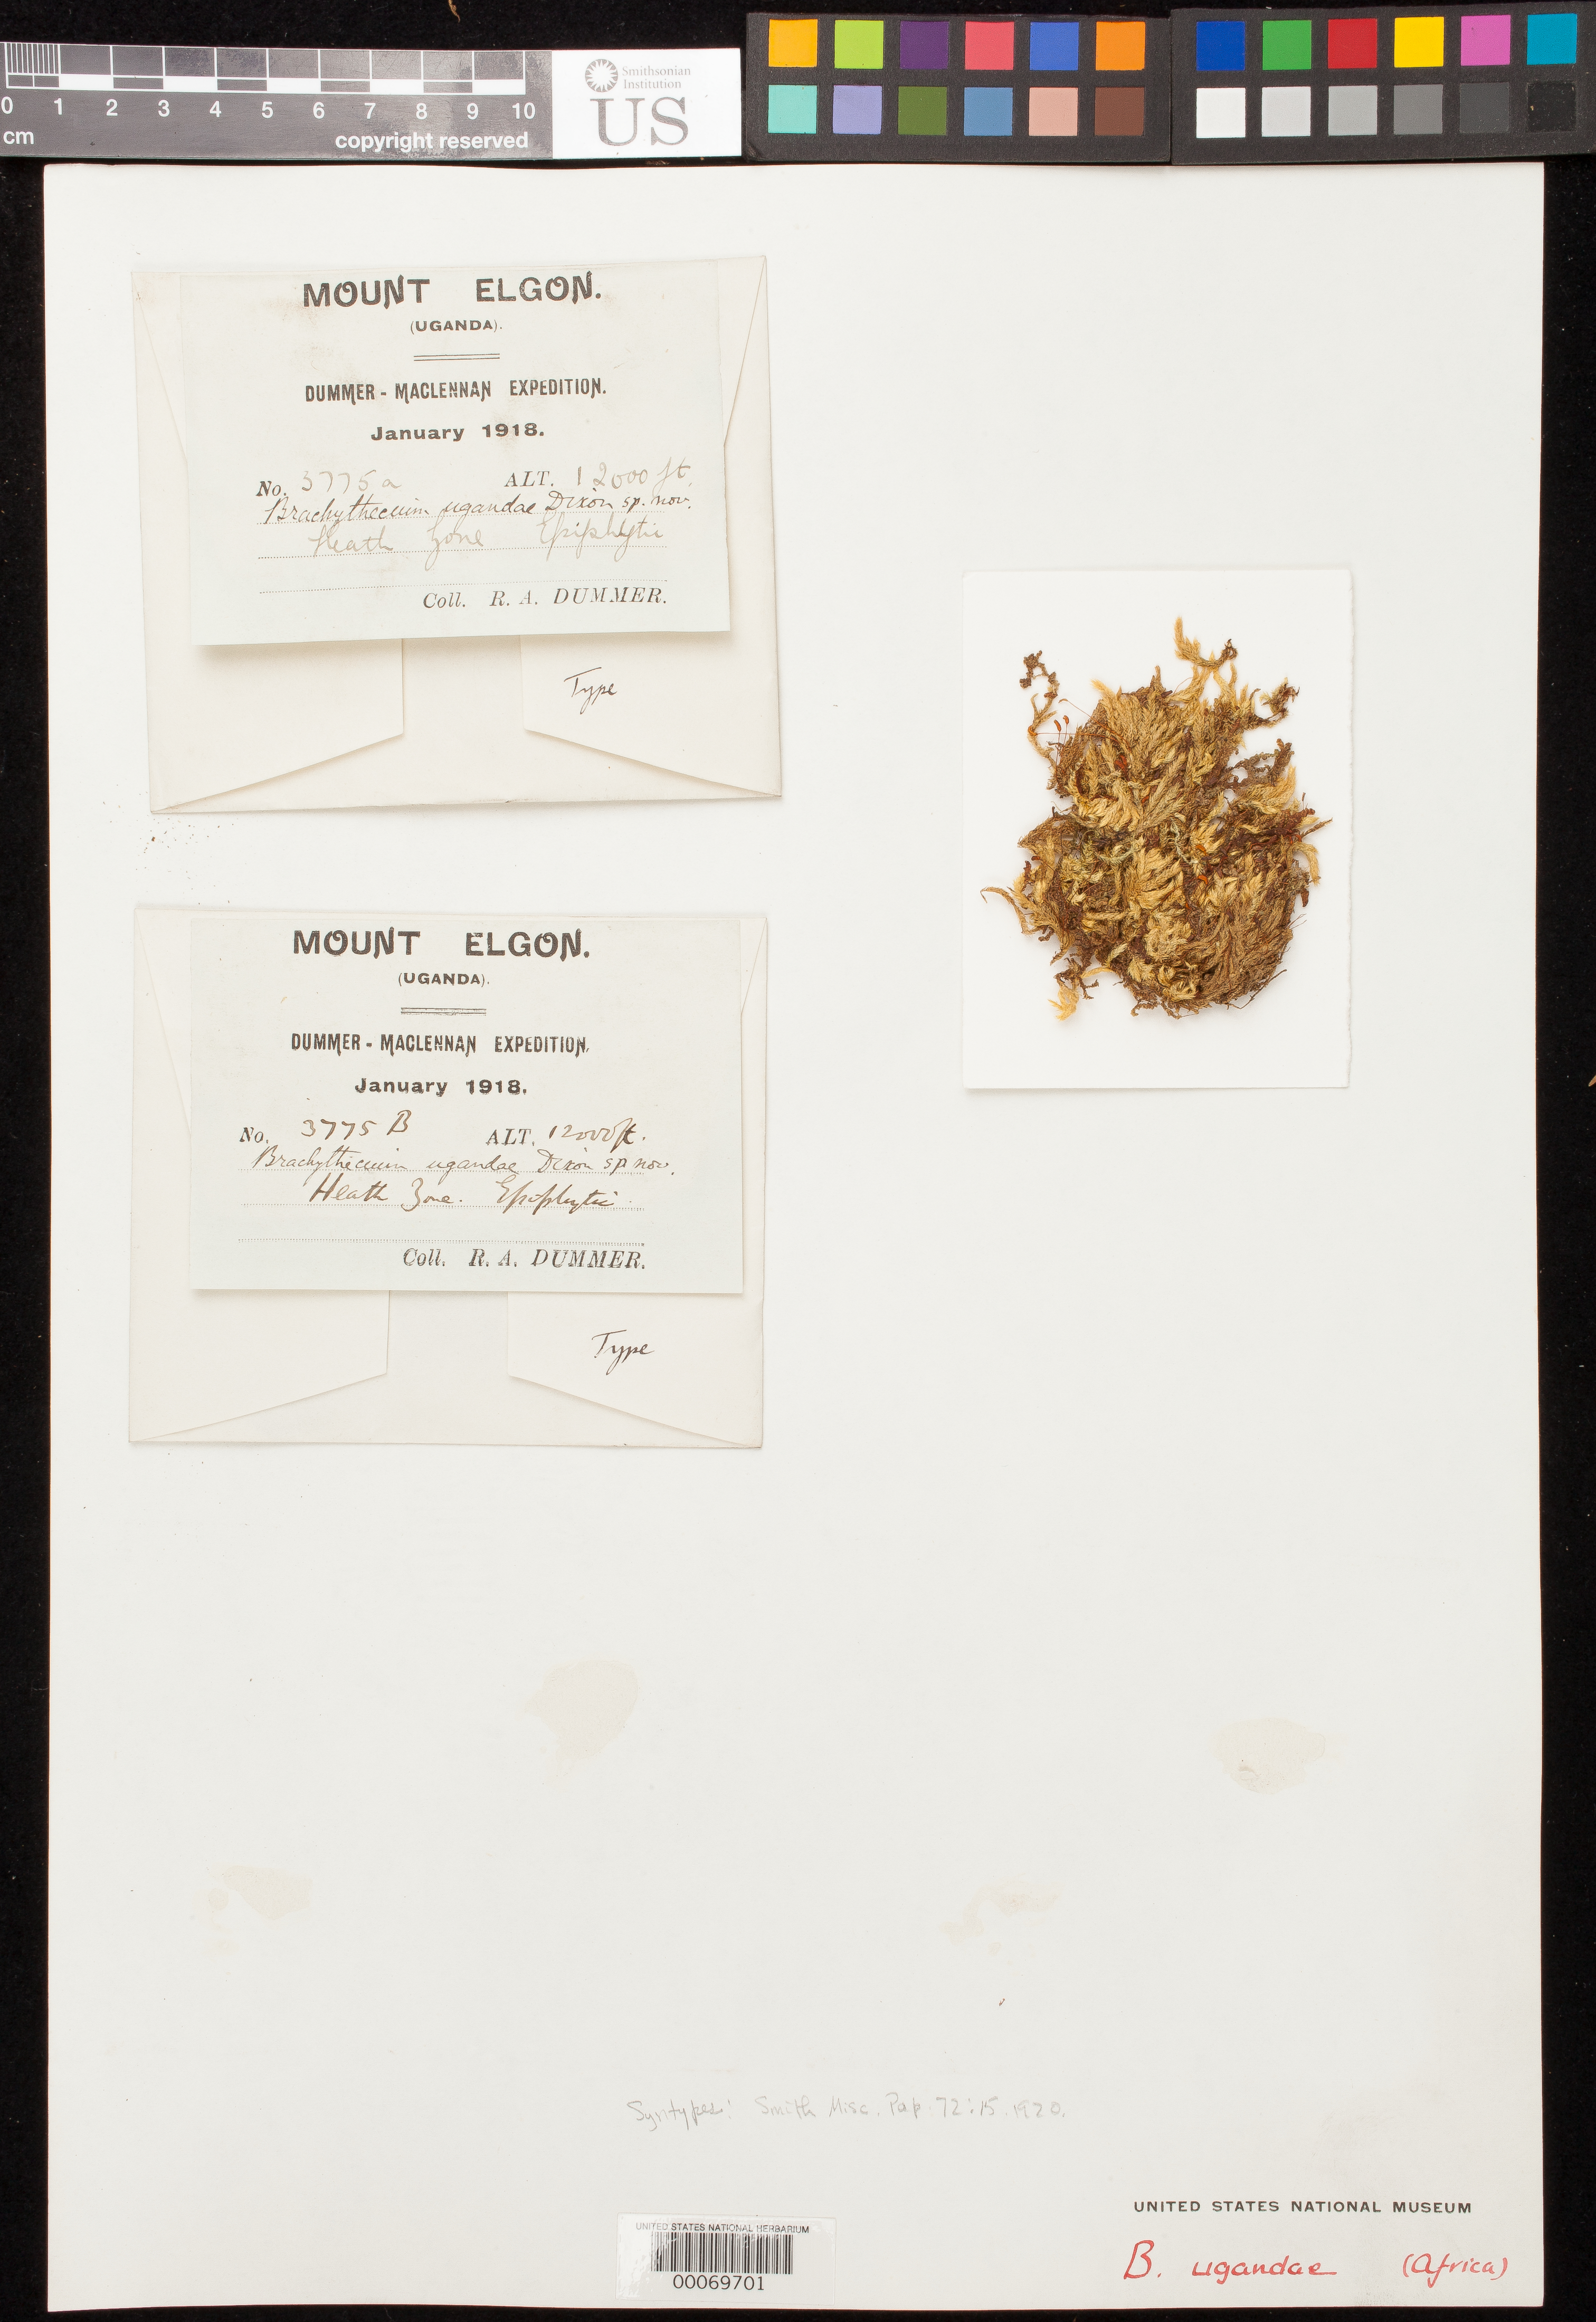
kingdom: Plantae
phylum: Bryophyta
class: Bryopsida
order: Hypnales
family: Brachytheciaceae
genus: Brachythecium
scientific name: Brachythecium ugandae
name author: Dixon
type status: Syntype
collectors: R. Dümmer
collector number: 3775 a, 3775 b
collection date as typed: Jan 1918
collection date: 1918-01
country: Uganda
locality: Mt. Elgan; alt. 12000 ft.